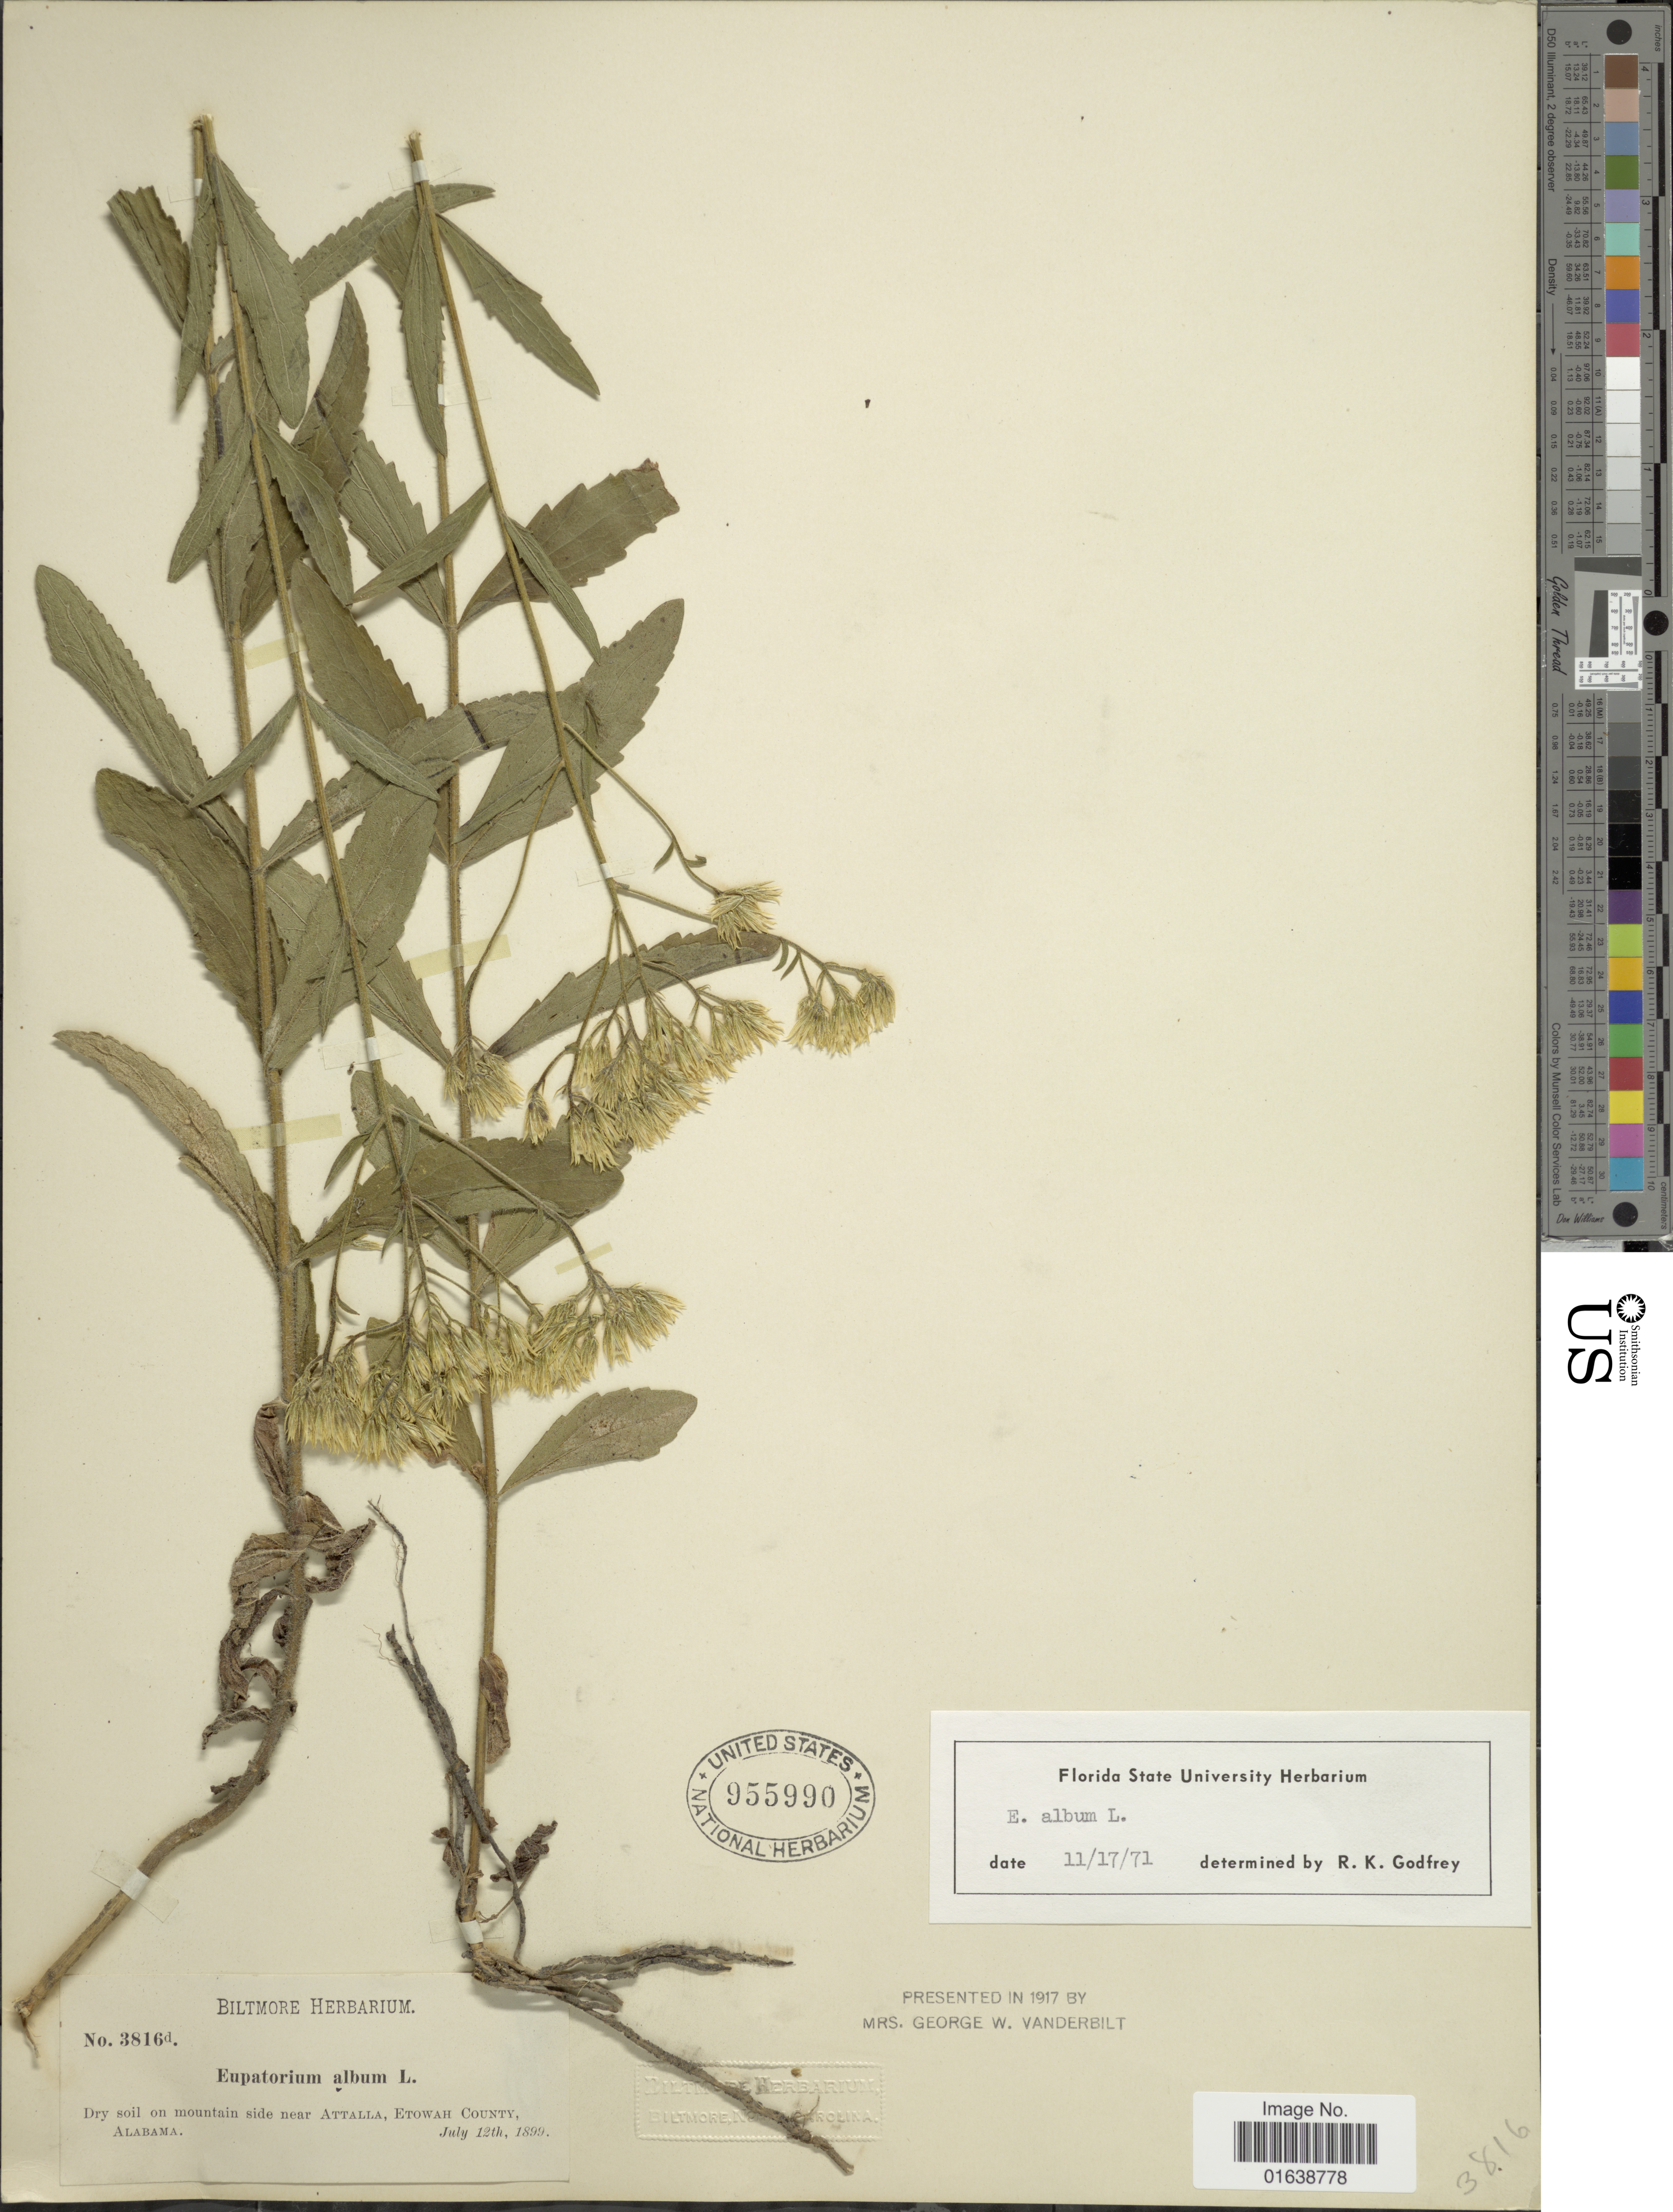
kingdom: Plantae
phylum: Tracheophyta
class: Magnoliopsida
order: Asterales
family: Asteraceae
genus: Eupatorium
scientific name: Eupatorium album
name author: L.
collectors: ex herb. Biltmore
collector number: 3816d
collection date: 1899-07-12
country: United States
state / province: Alabama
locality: Dry soil on mountain side near Attalla, Etowah County. Alabama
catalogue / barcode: US 955990